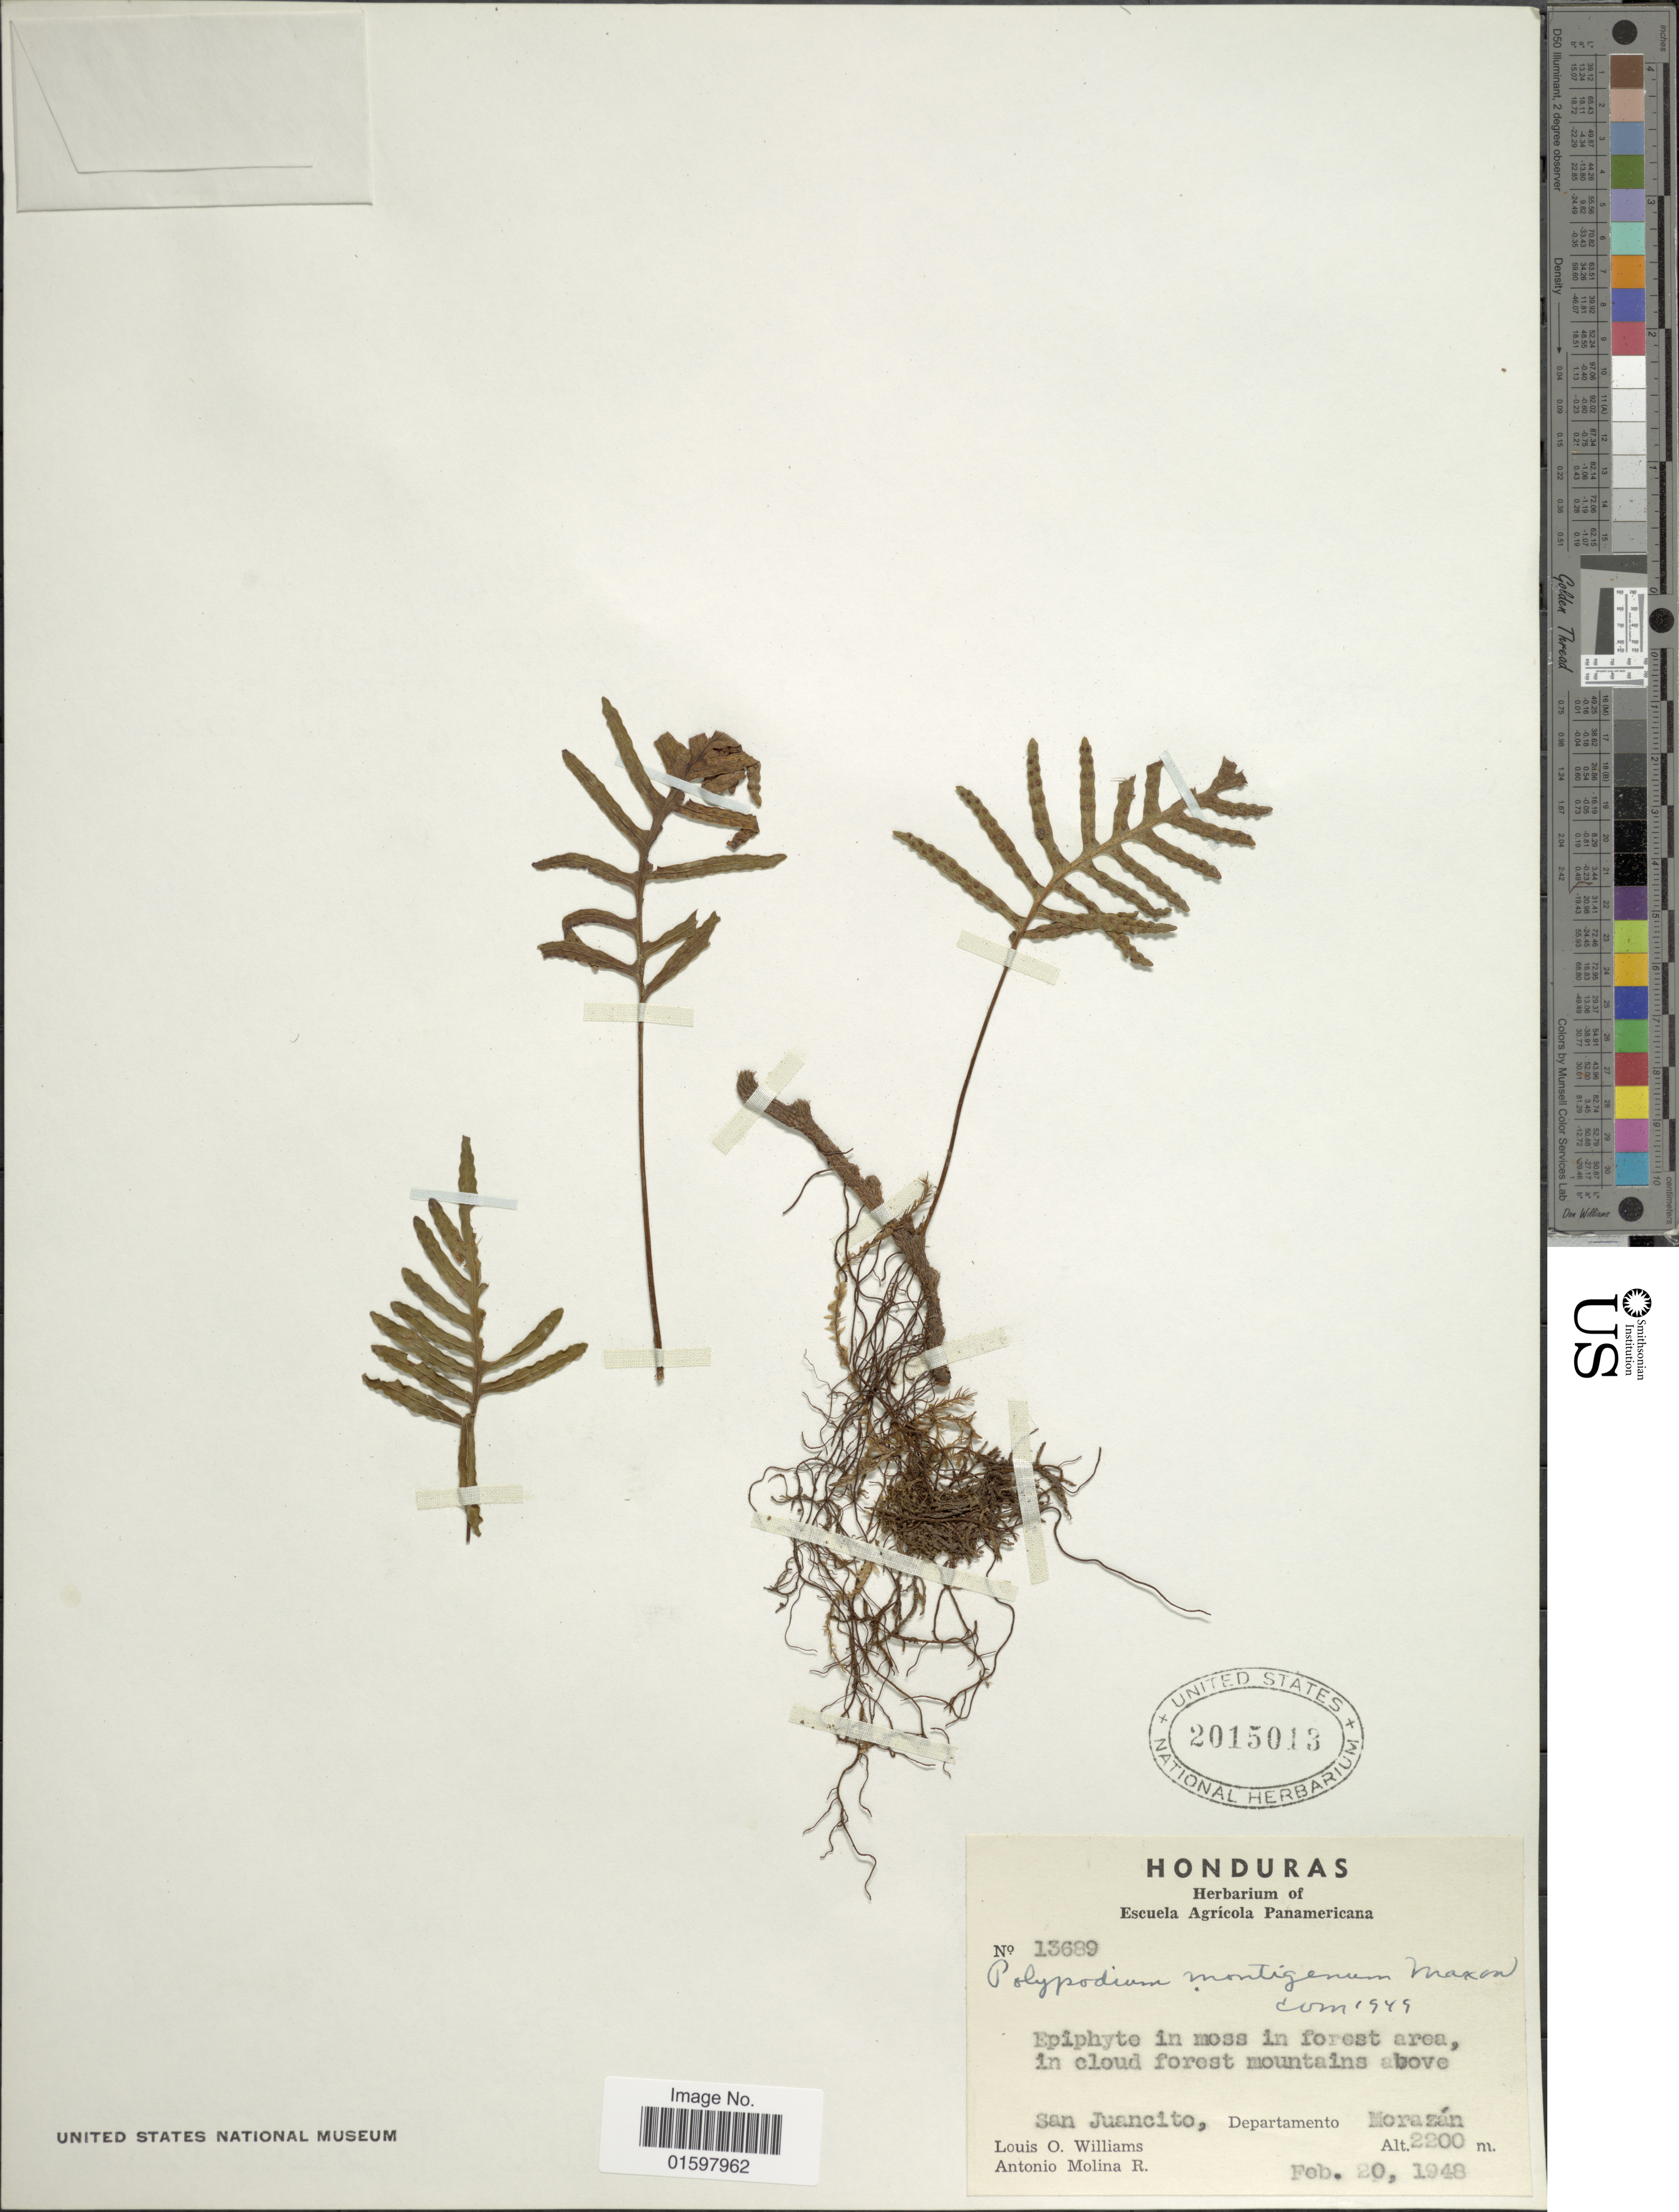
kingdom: Plantae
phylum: Tracheophyta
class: Polypodiopsida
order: Polypodiales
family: Polypodiaceae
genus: Pleopeltis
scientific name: Pleopeltis montigena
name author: (Maxon) A.R. Sm. & Tejero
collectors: L. O. Williams & A. Molina R.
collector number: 13689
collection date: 1948-02-20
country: Honduras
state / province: Fco. Morazán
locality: Epiphyte in moss in forest area, in cloud forest mountains above San Juancito, Departamento Morazán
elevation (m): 2200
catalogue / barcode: US 2015013